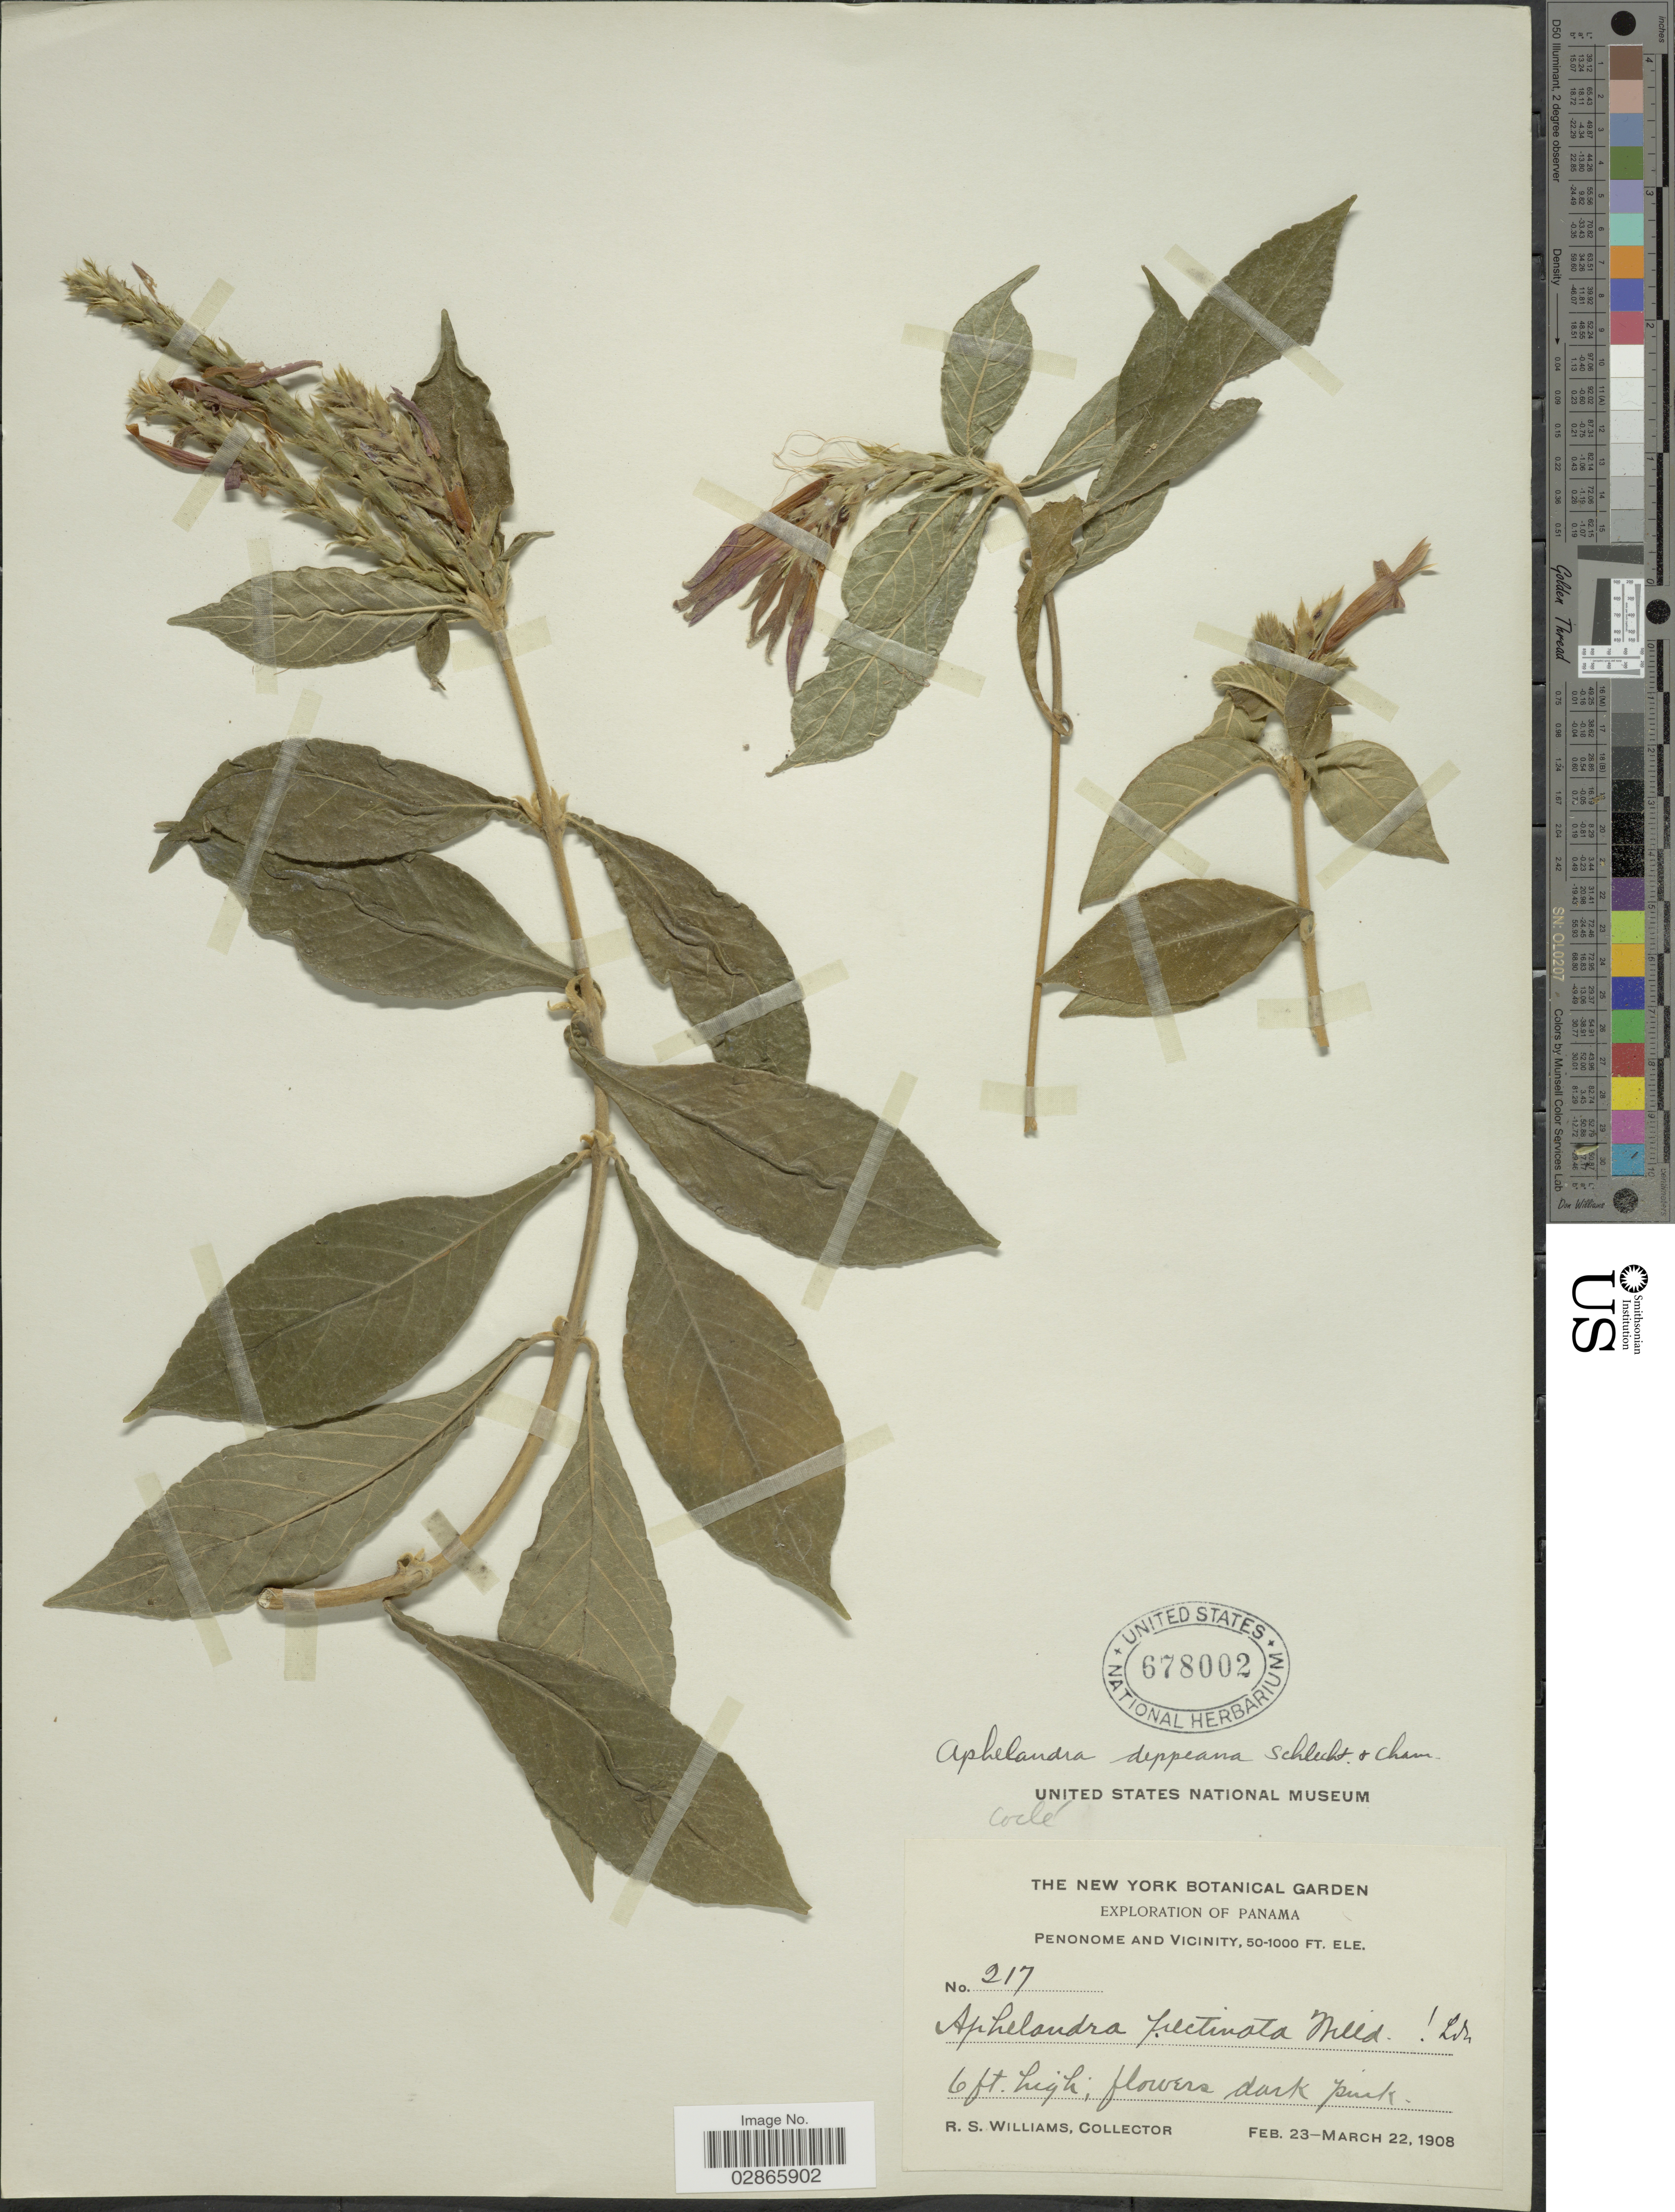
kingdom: Plantae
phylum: Tracheophyta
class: Magnoliopsida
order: Lamiales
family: Acanthaceae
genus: Aphelandra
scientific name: Aphelandra deppeana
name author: Schltdl. & Cham.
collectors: R. S. Williams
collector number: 217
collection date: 1908-02-23/1908-03-22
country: Panama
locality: Penonome and Vicinity.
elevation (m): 15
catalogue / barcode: US 678002